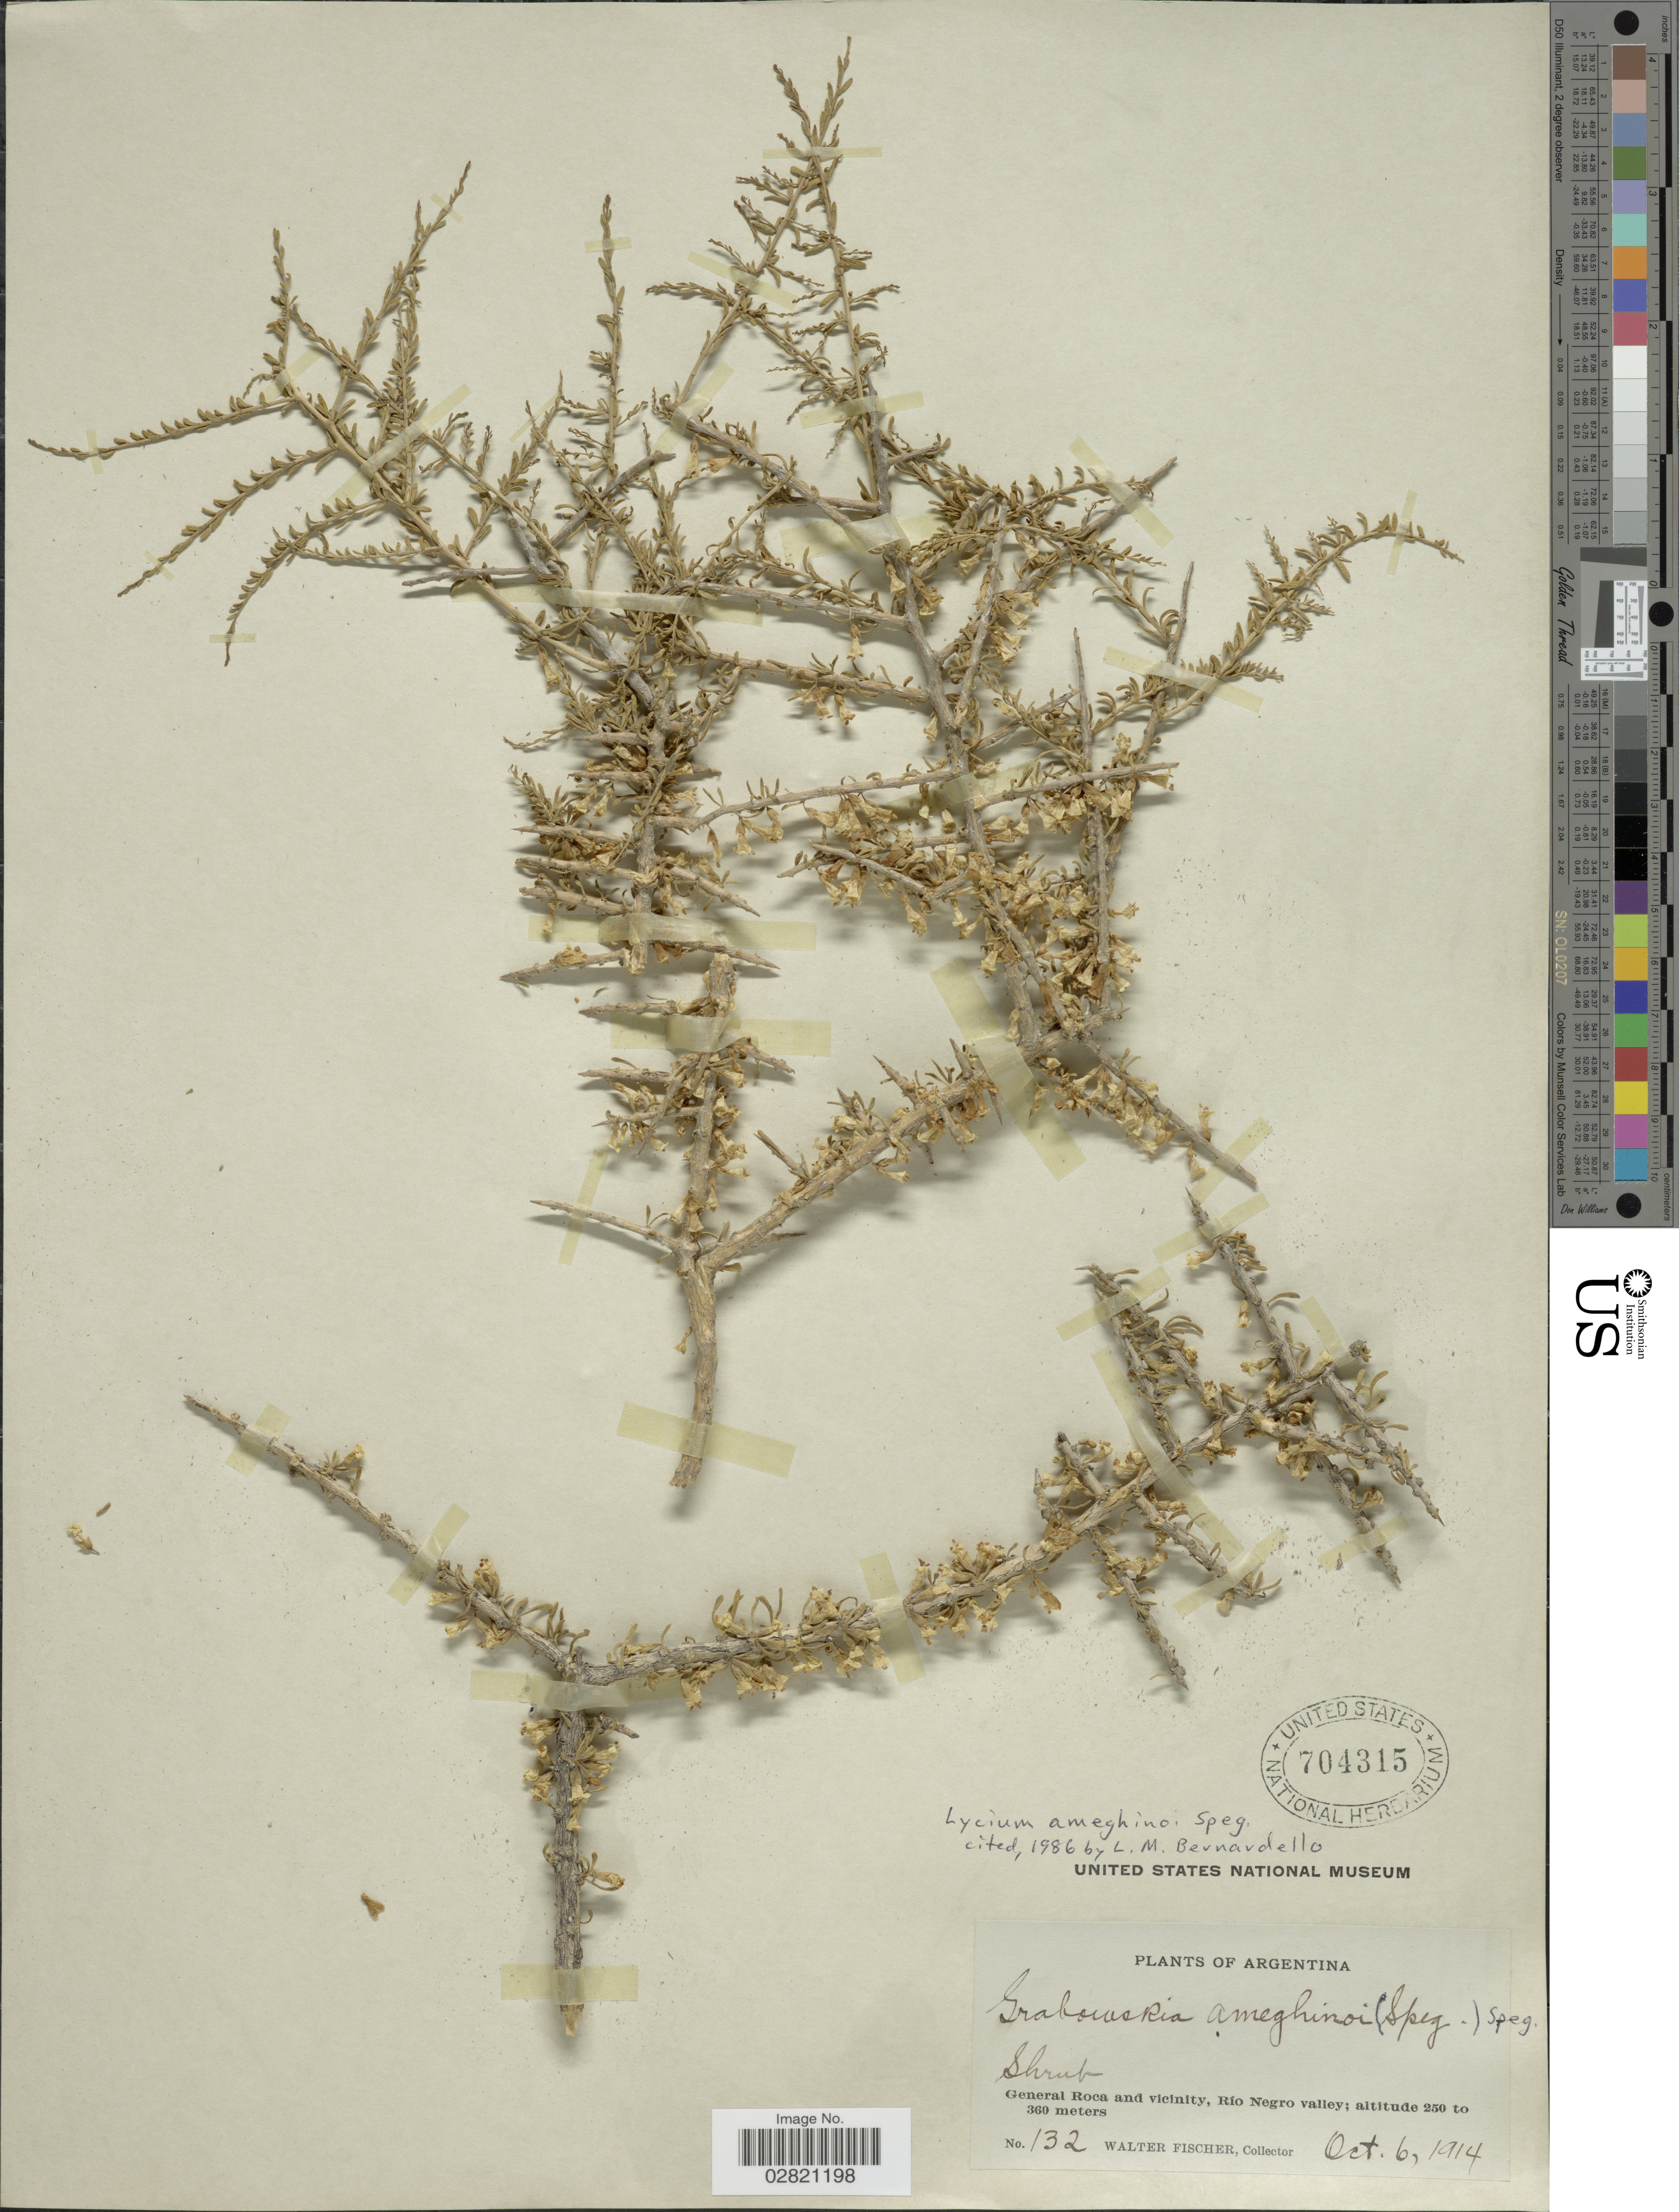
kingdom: Plantae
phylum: Tracheophyta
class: Magnoliopsida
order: Solanales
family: Solanaceae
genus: Lycium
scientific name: Lycium ameghinoi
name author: Speg.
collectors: W. Fischer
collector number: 132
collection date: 1914-10-06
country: Argentina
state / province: Rio Negro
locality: General Roca and vicinity, Río Negro Valley.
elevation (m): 250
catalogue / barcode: US 704315